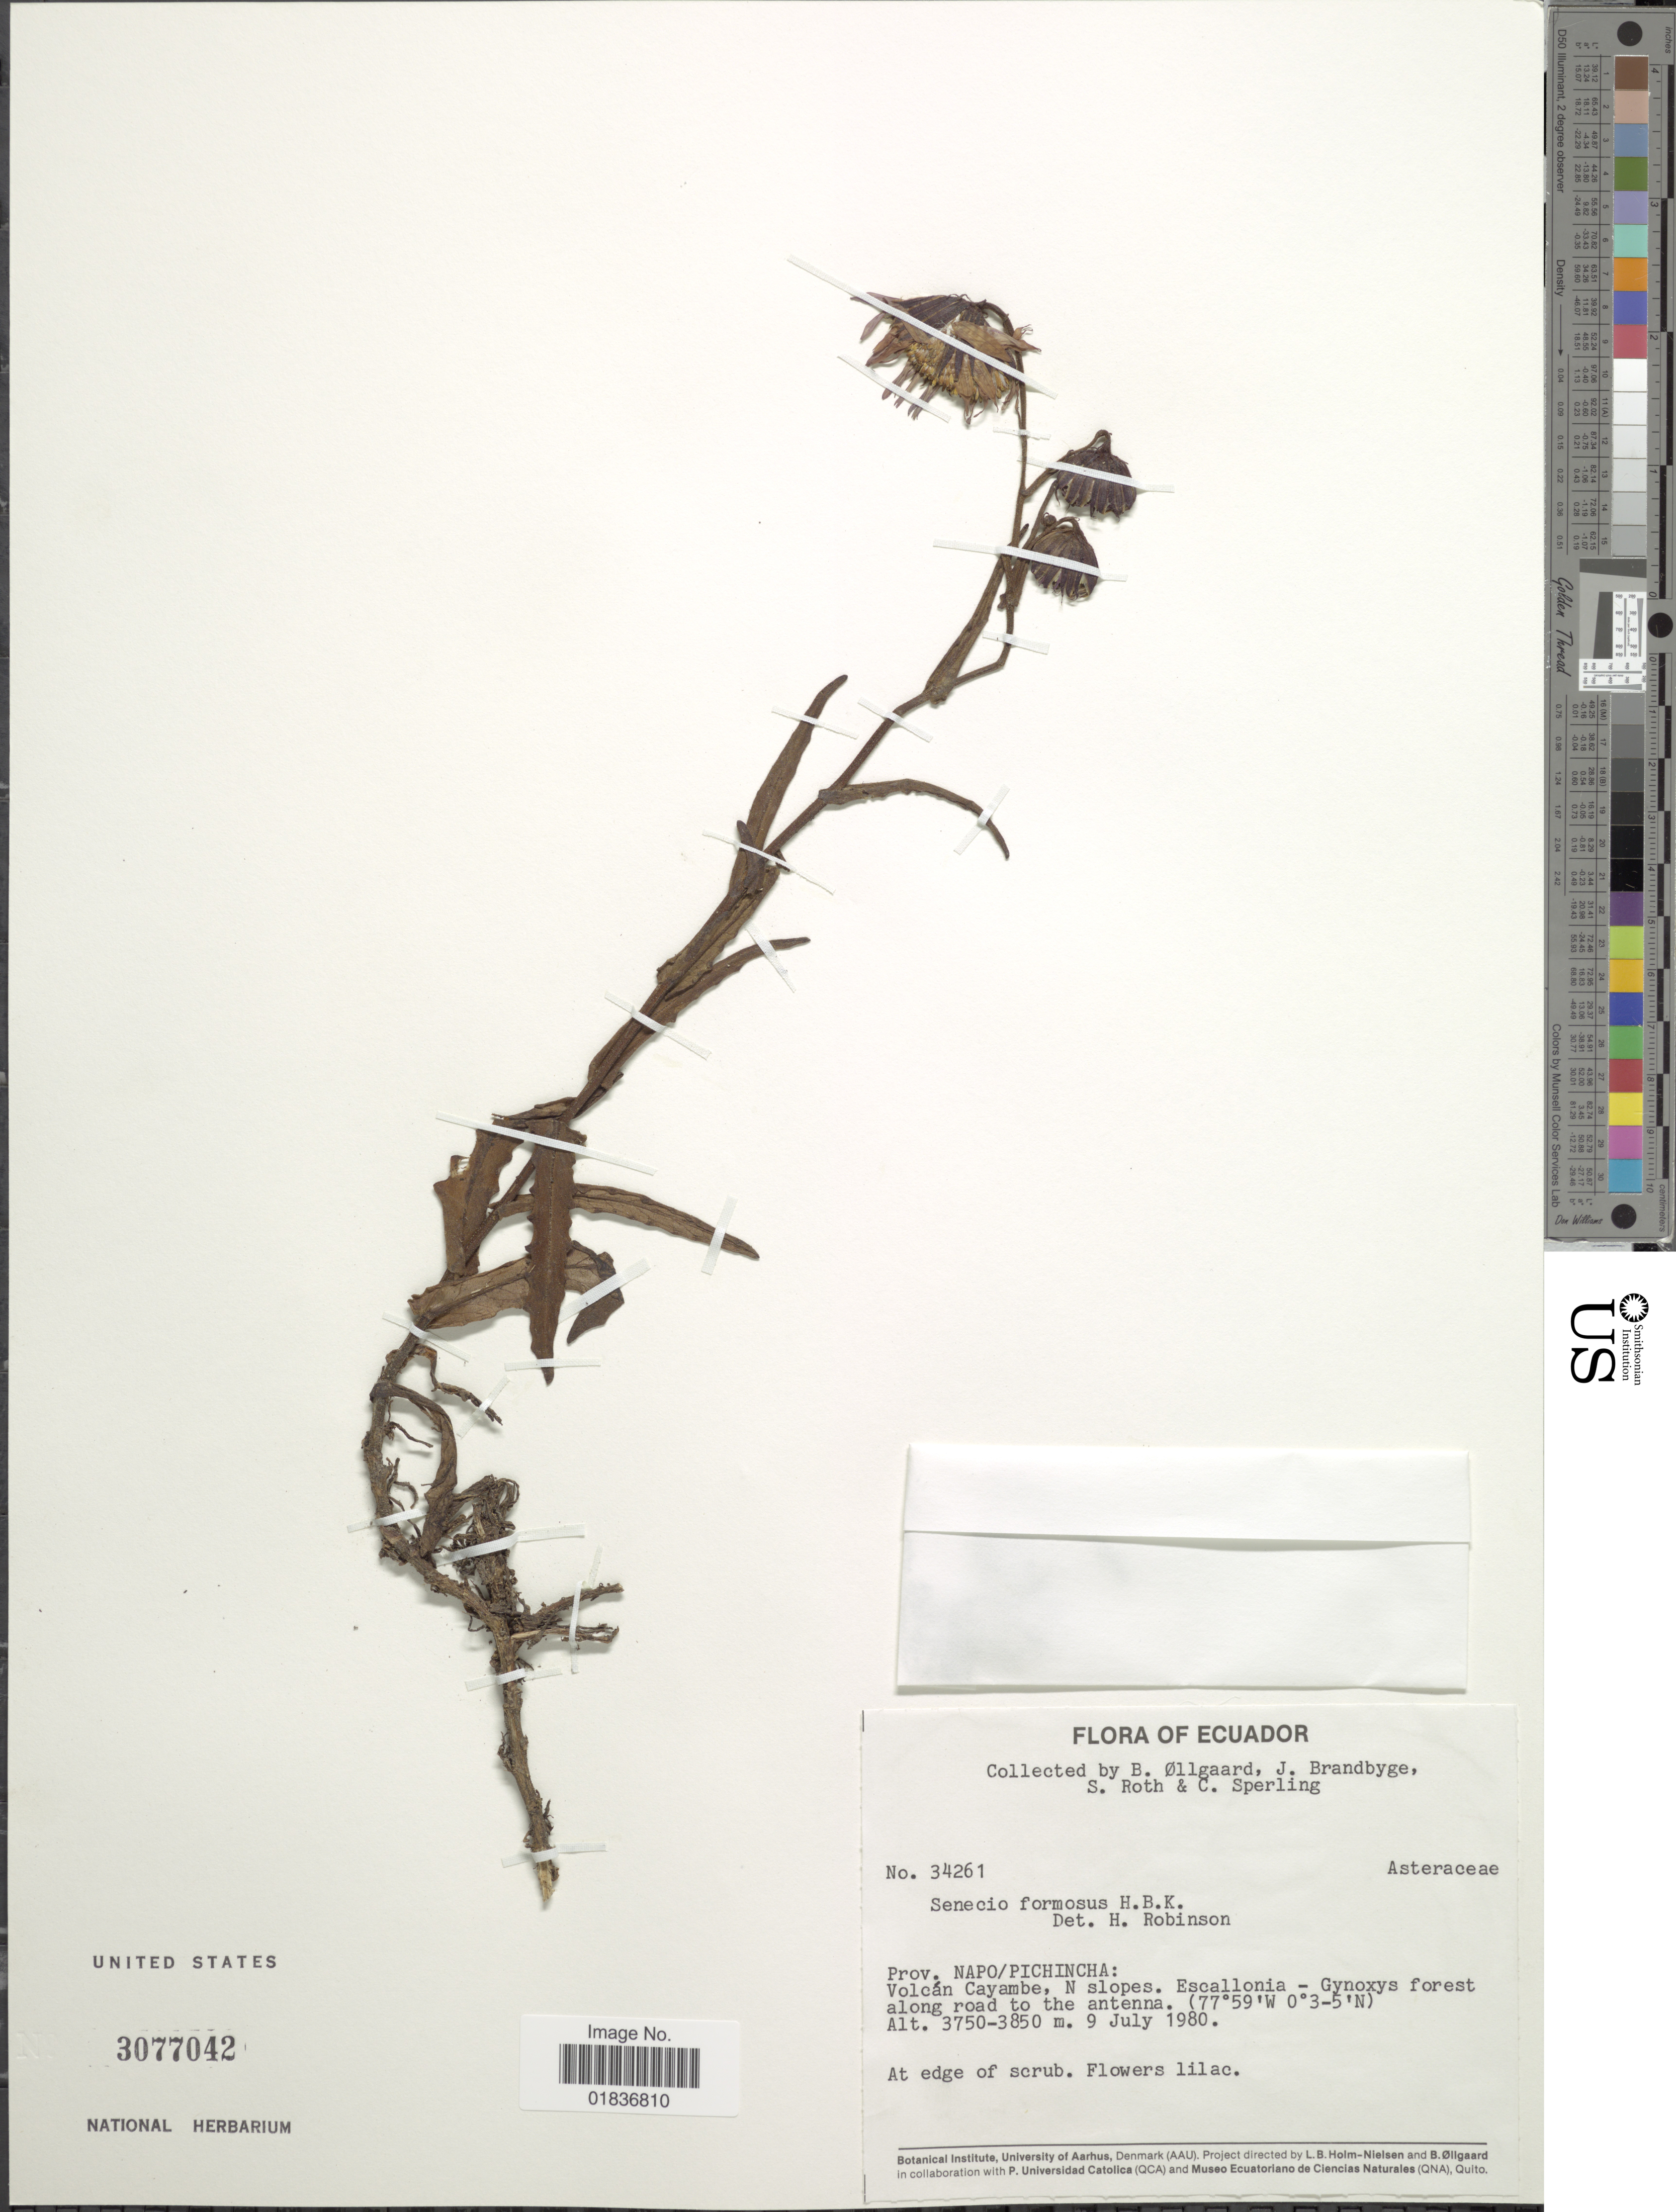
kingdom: Plantae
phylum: Tracheophyta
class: Magnoliopsida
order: Asterales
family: Asteraceae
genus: Senecio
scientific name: Senecio wedglacialis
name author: Cuatrec.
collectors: B. Øllgaard, J. Brandbyge, S. Roth & C. Sperling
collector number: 34261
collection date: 1980-07-09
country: Ecuador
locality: Prov. Pichincha/Napo: Volcan Cayambe, N slopes.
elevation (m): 3750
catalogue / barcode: US 3077042